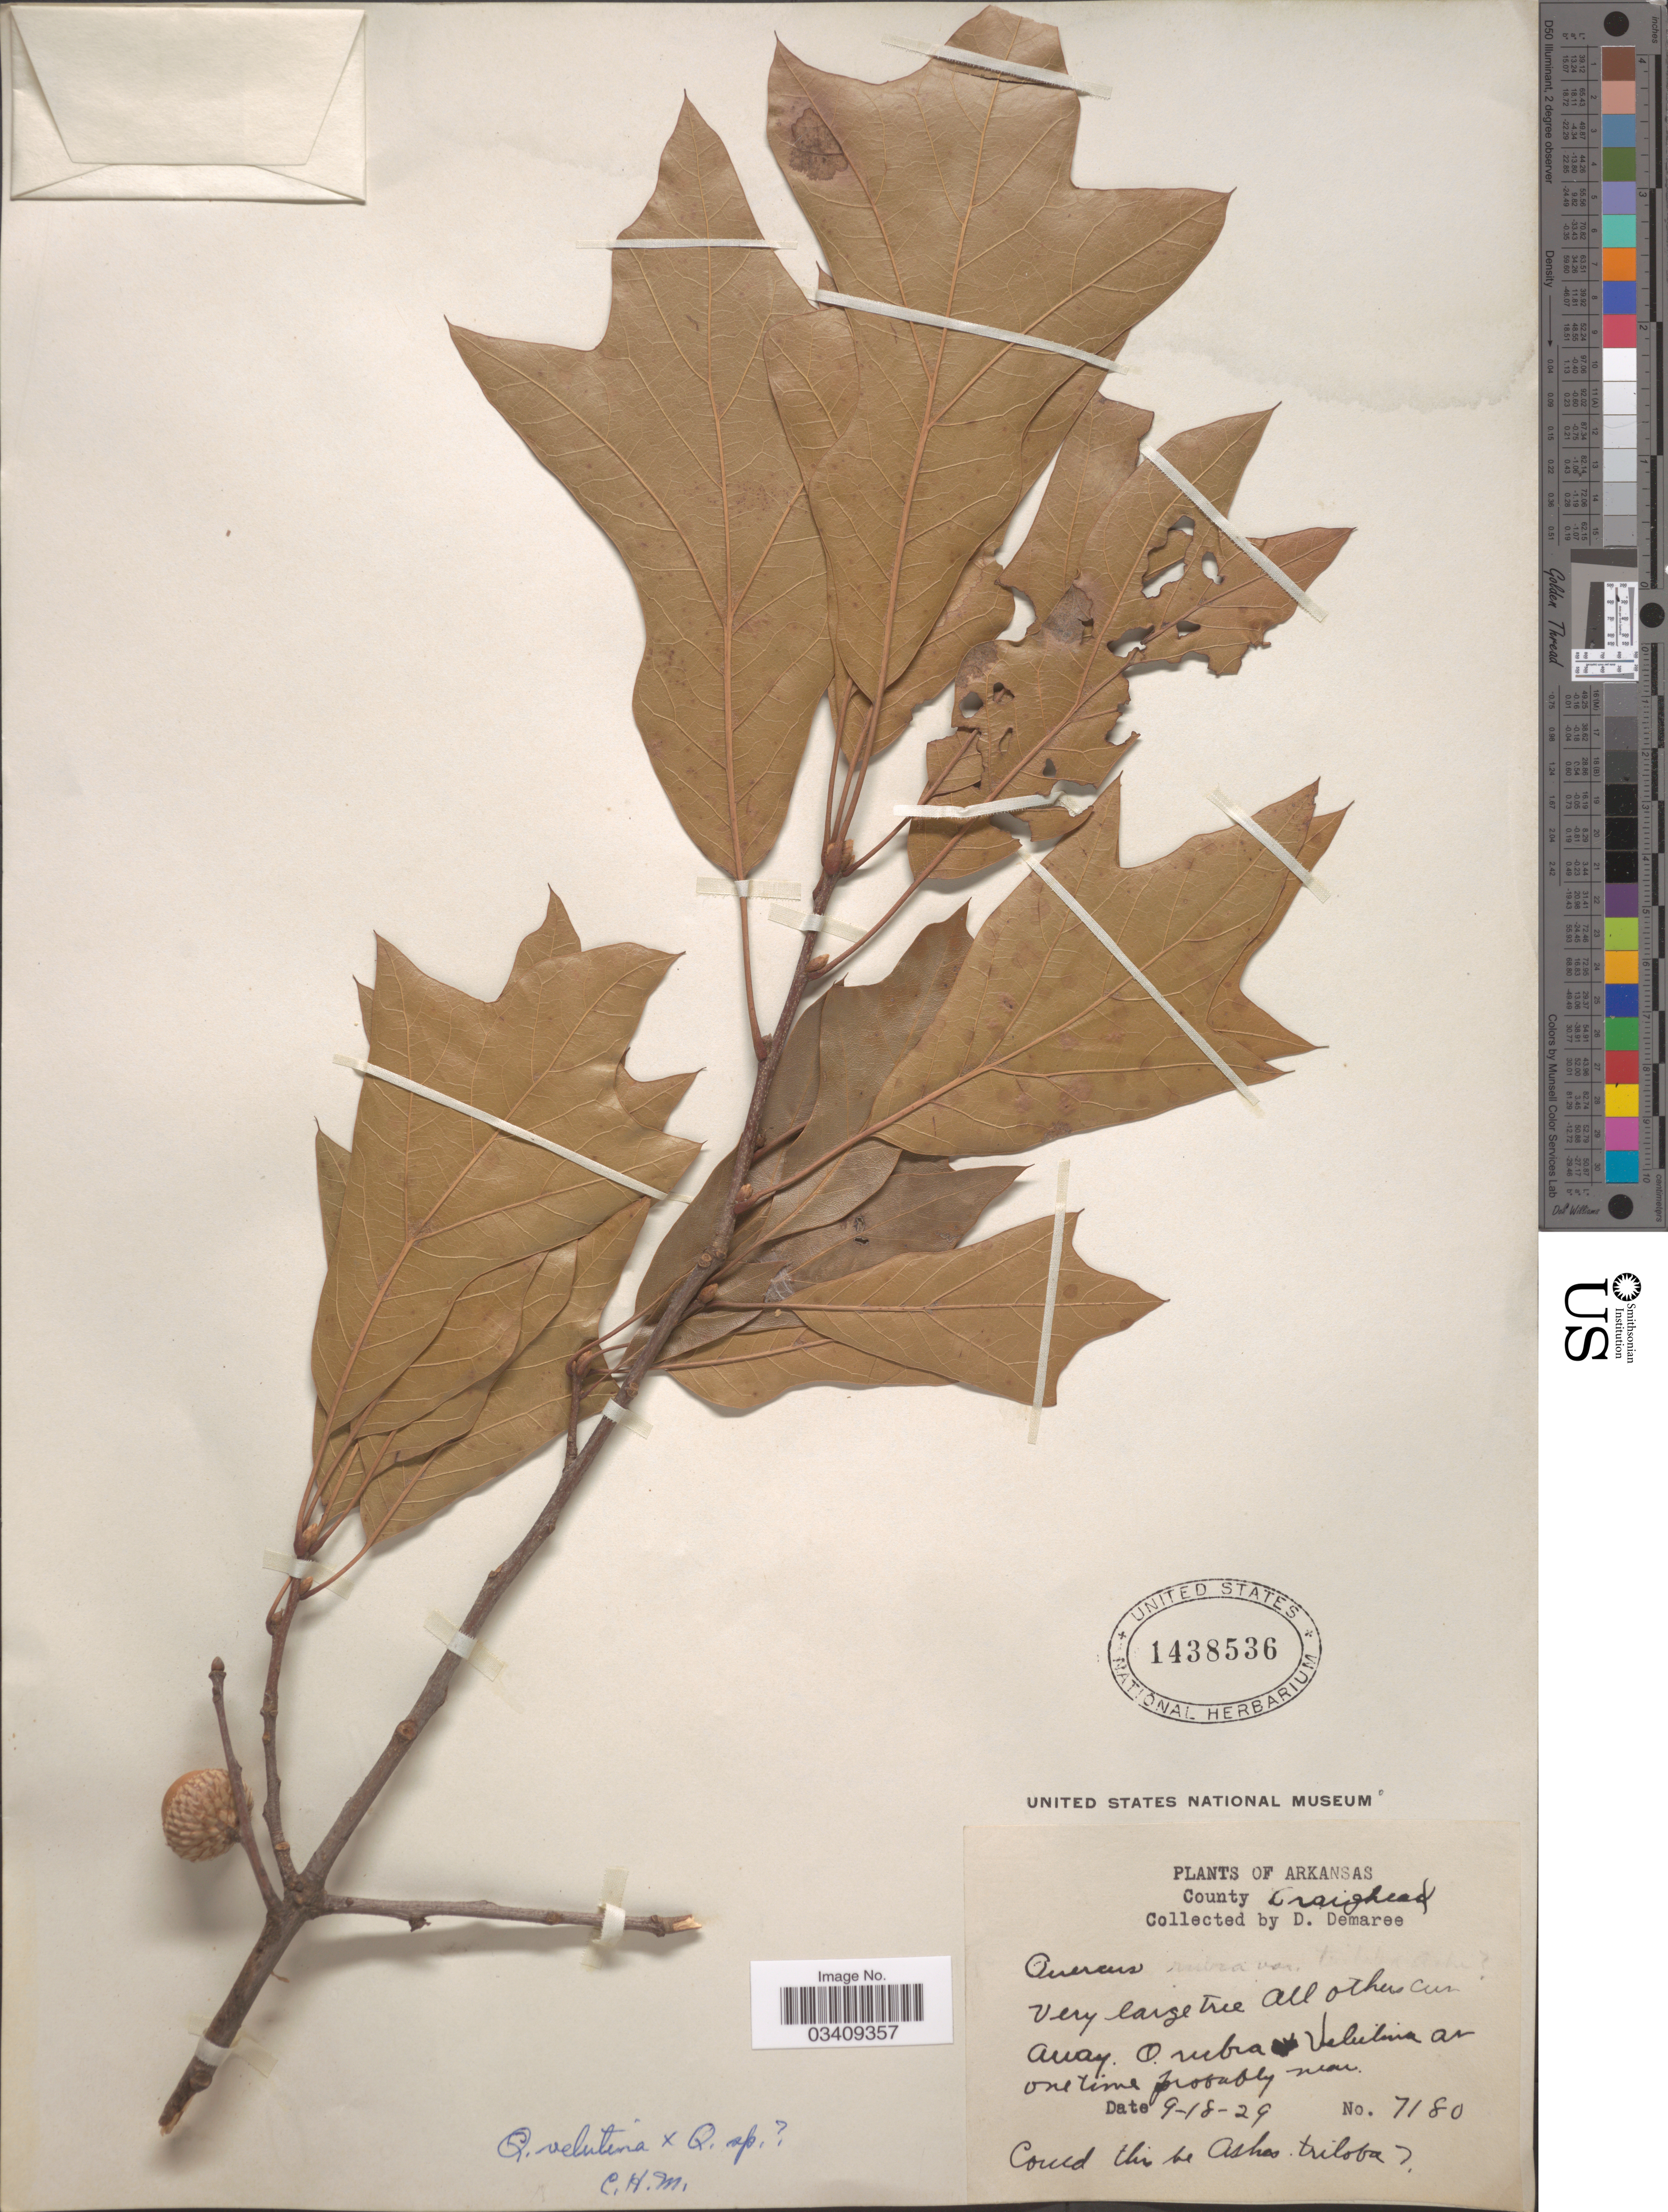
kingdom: Plantae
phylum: Tracheophyta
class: Magnoliopsida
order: Fagales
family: Fagaceae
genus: Quercus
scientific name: Quercus velutina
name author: Lam.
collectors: D. Demaree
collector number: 7180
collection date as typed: Transcribed d/m/y: 18/9/29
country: United States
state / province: Arkansas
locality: County Craighead.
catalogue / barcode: US 1438536